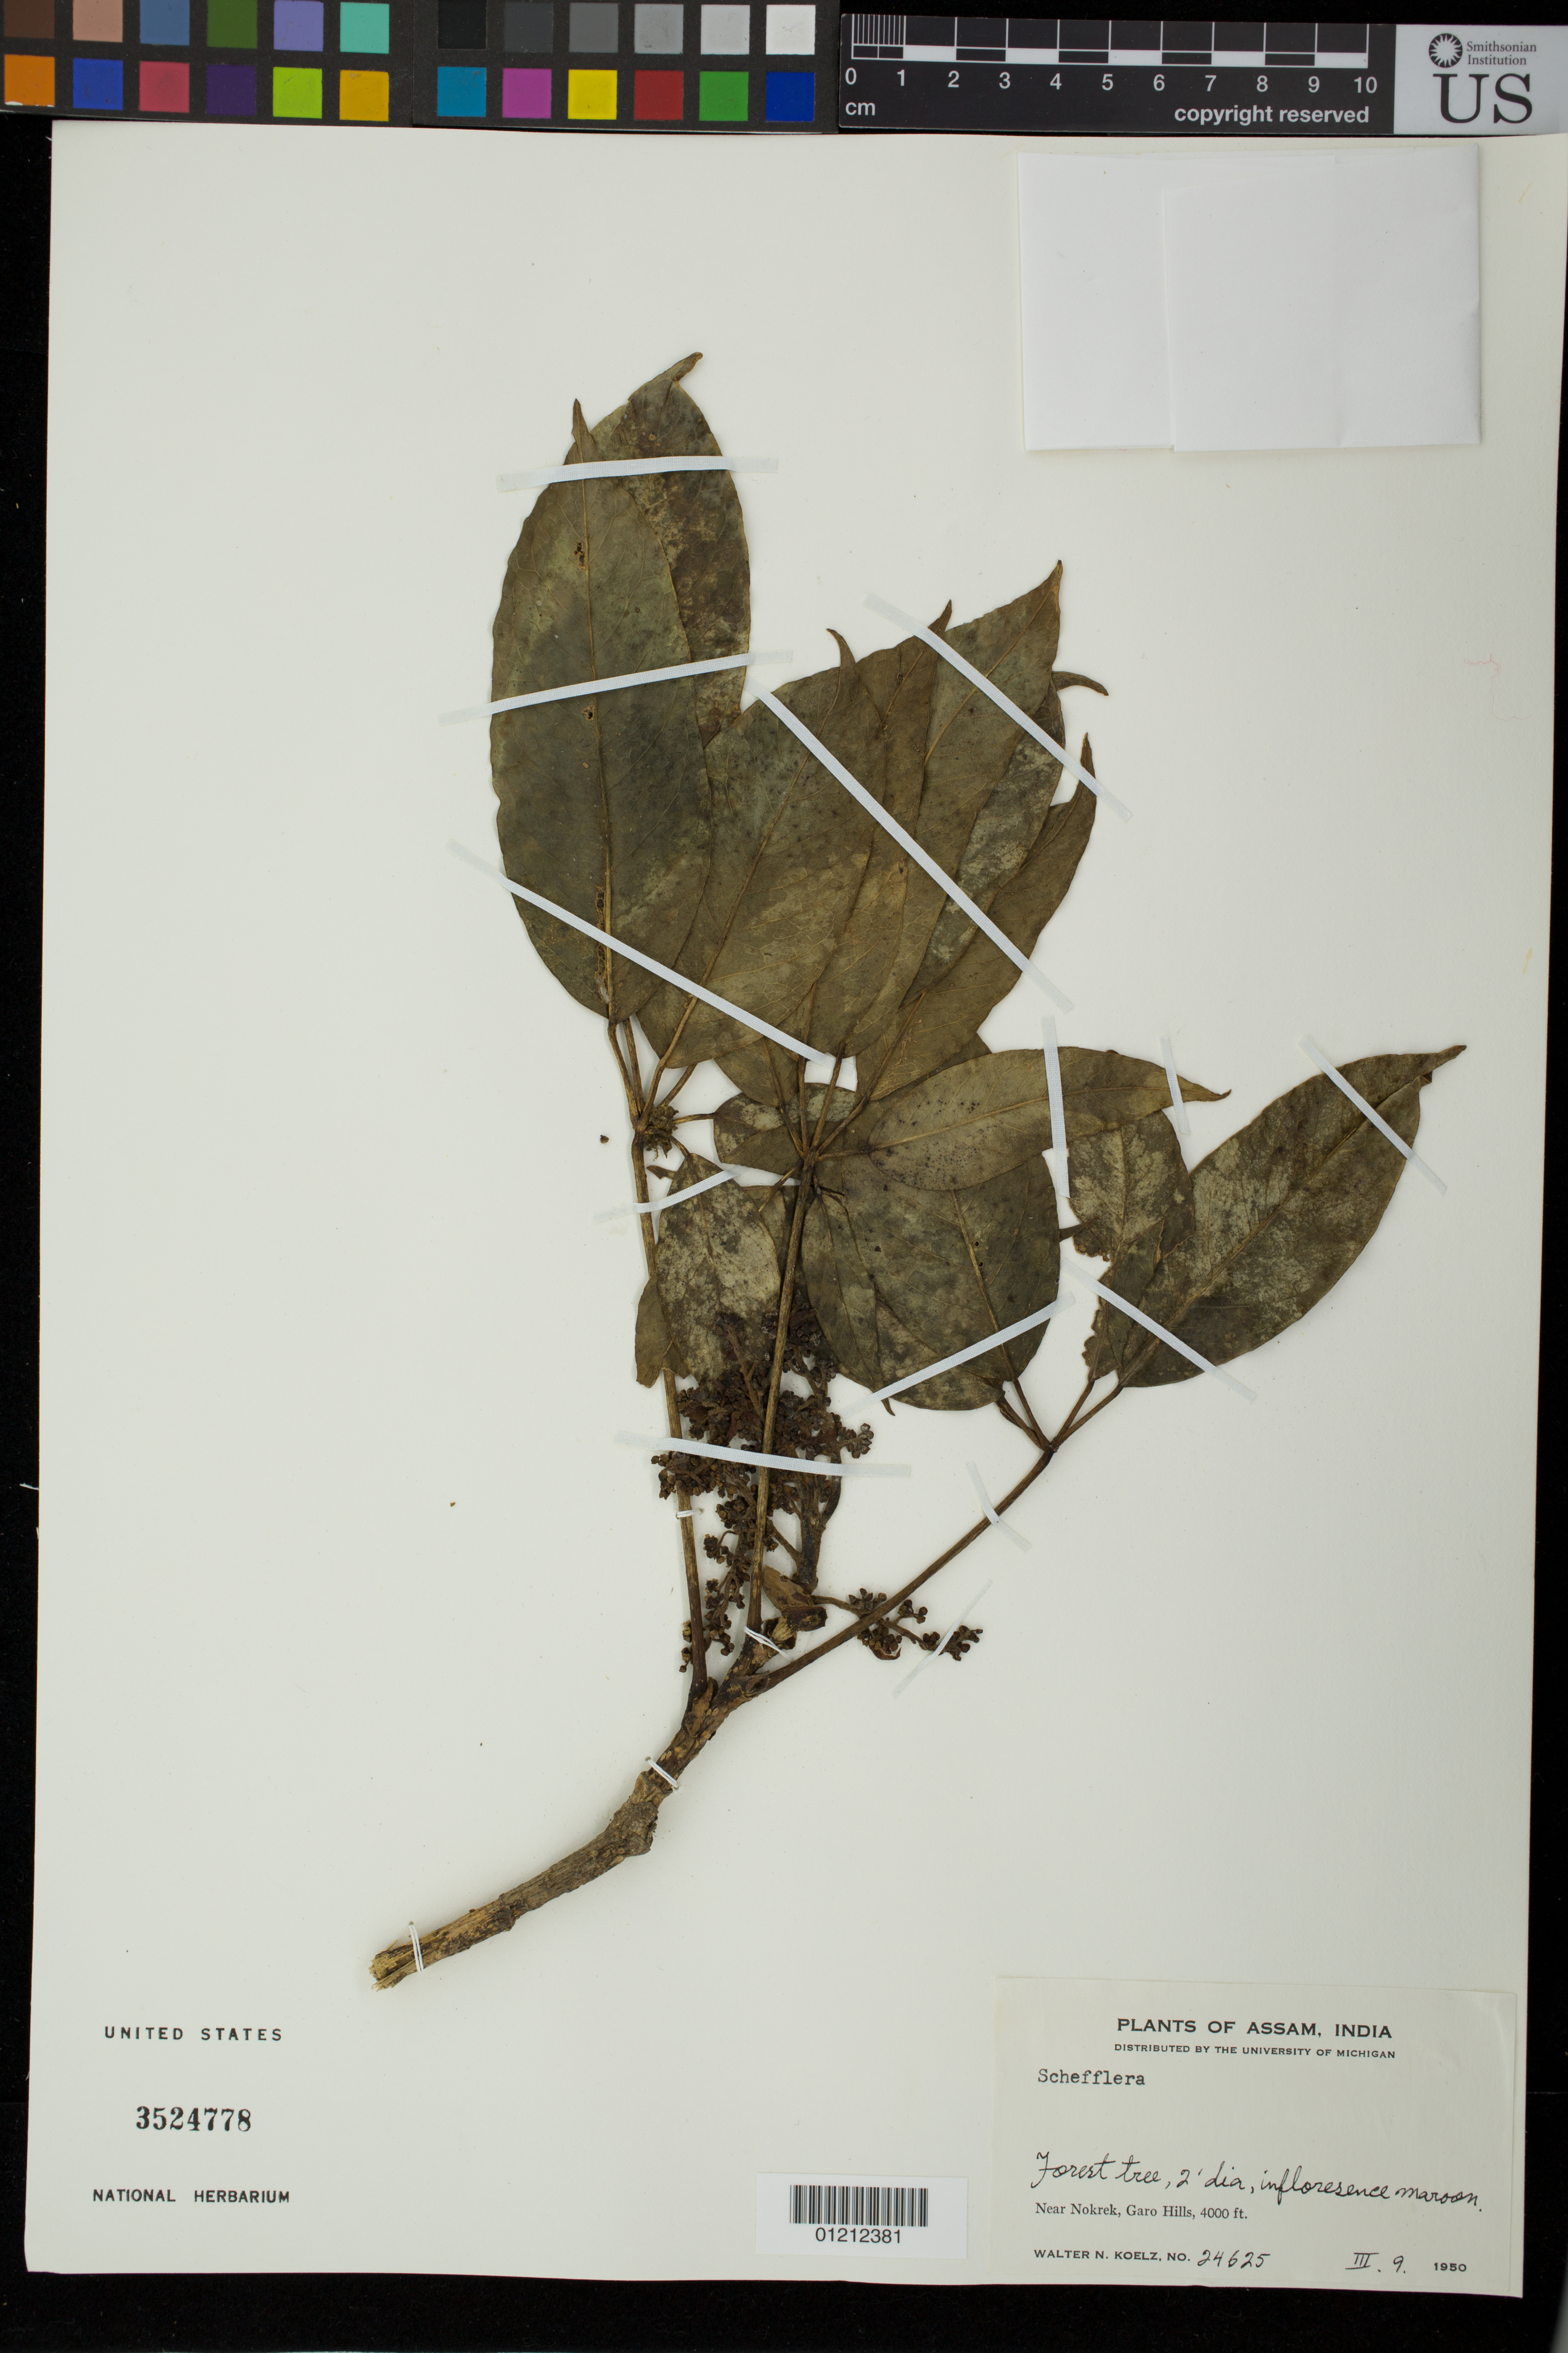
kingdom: Plantae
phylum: Tracheophyta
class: Magnoliopsida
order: Apiales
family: Araliaceae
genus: Schefflera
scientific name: Schefflera sp.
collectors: W. N. Koelz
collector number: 24625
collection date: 1950-03-09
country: India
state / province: Meghalaya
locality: Near Nokrek, Garo Hills.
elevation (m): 1219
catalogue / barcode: US 3524778